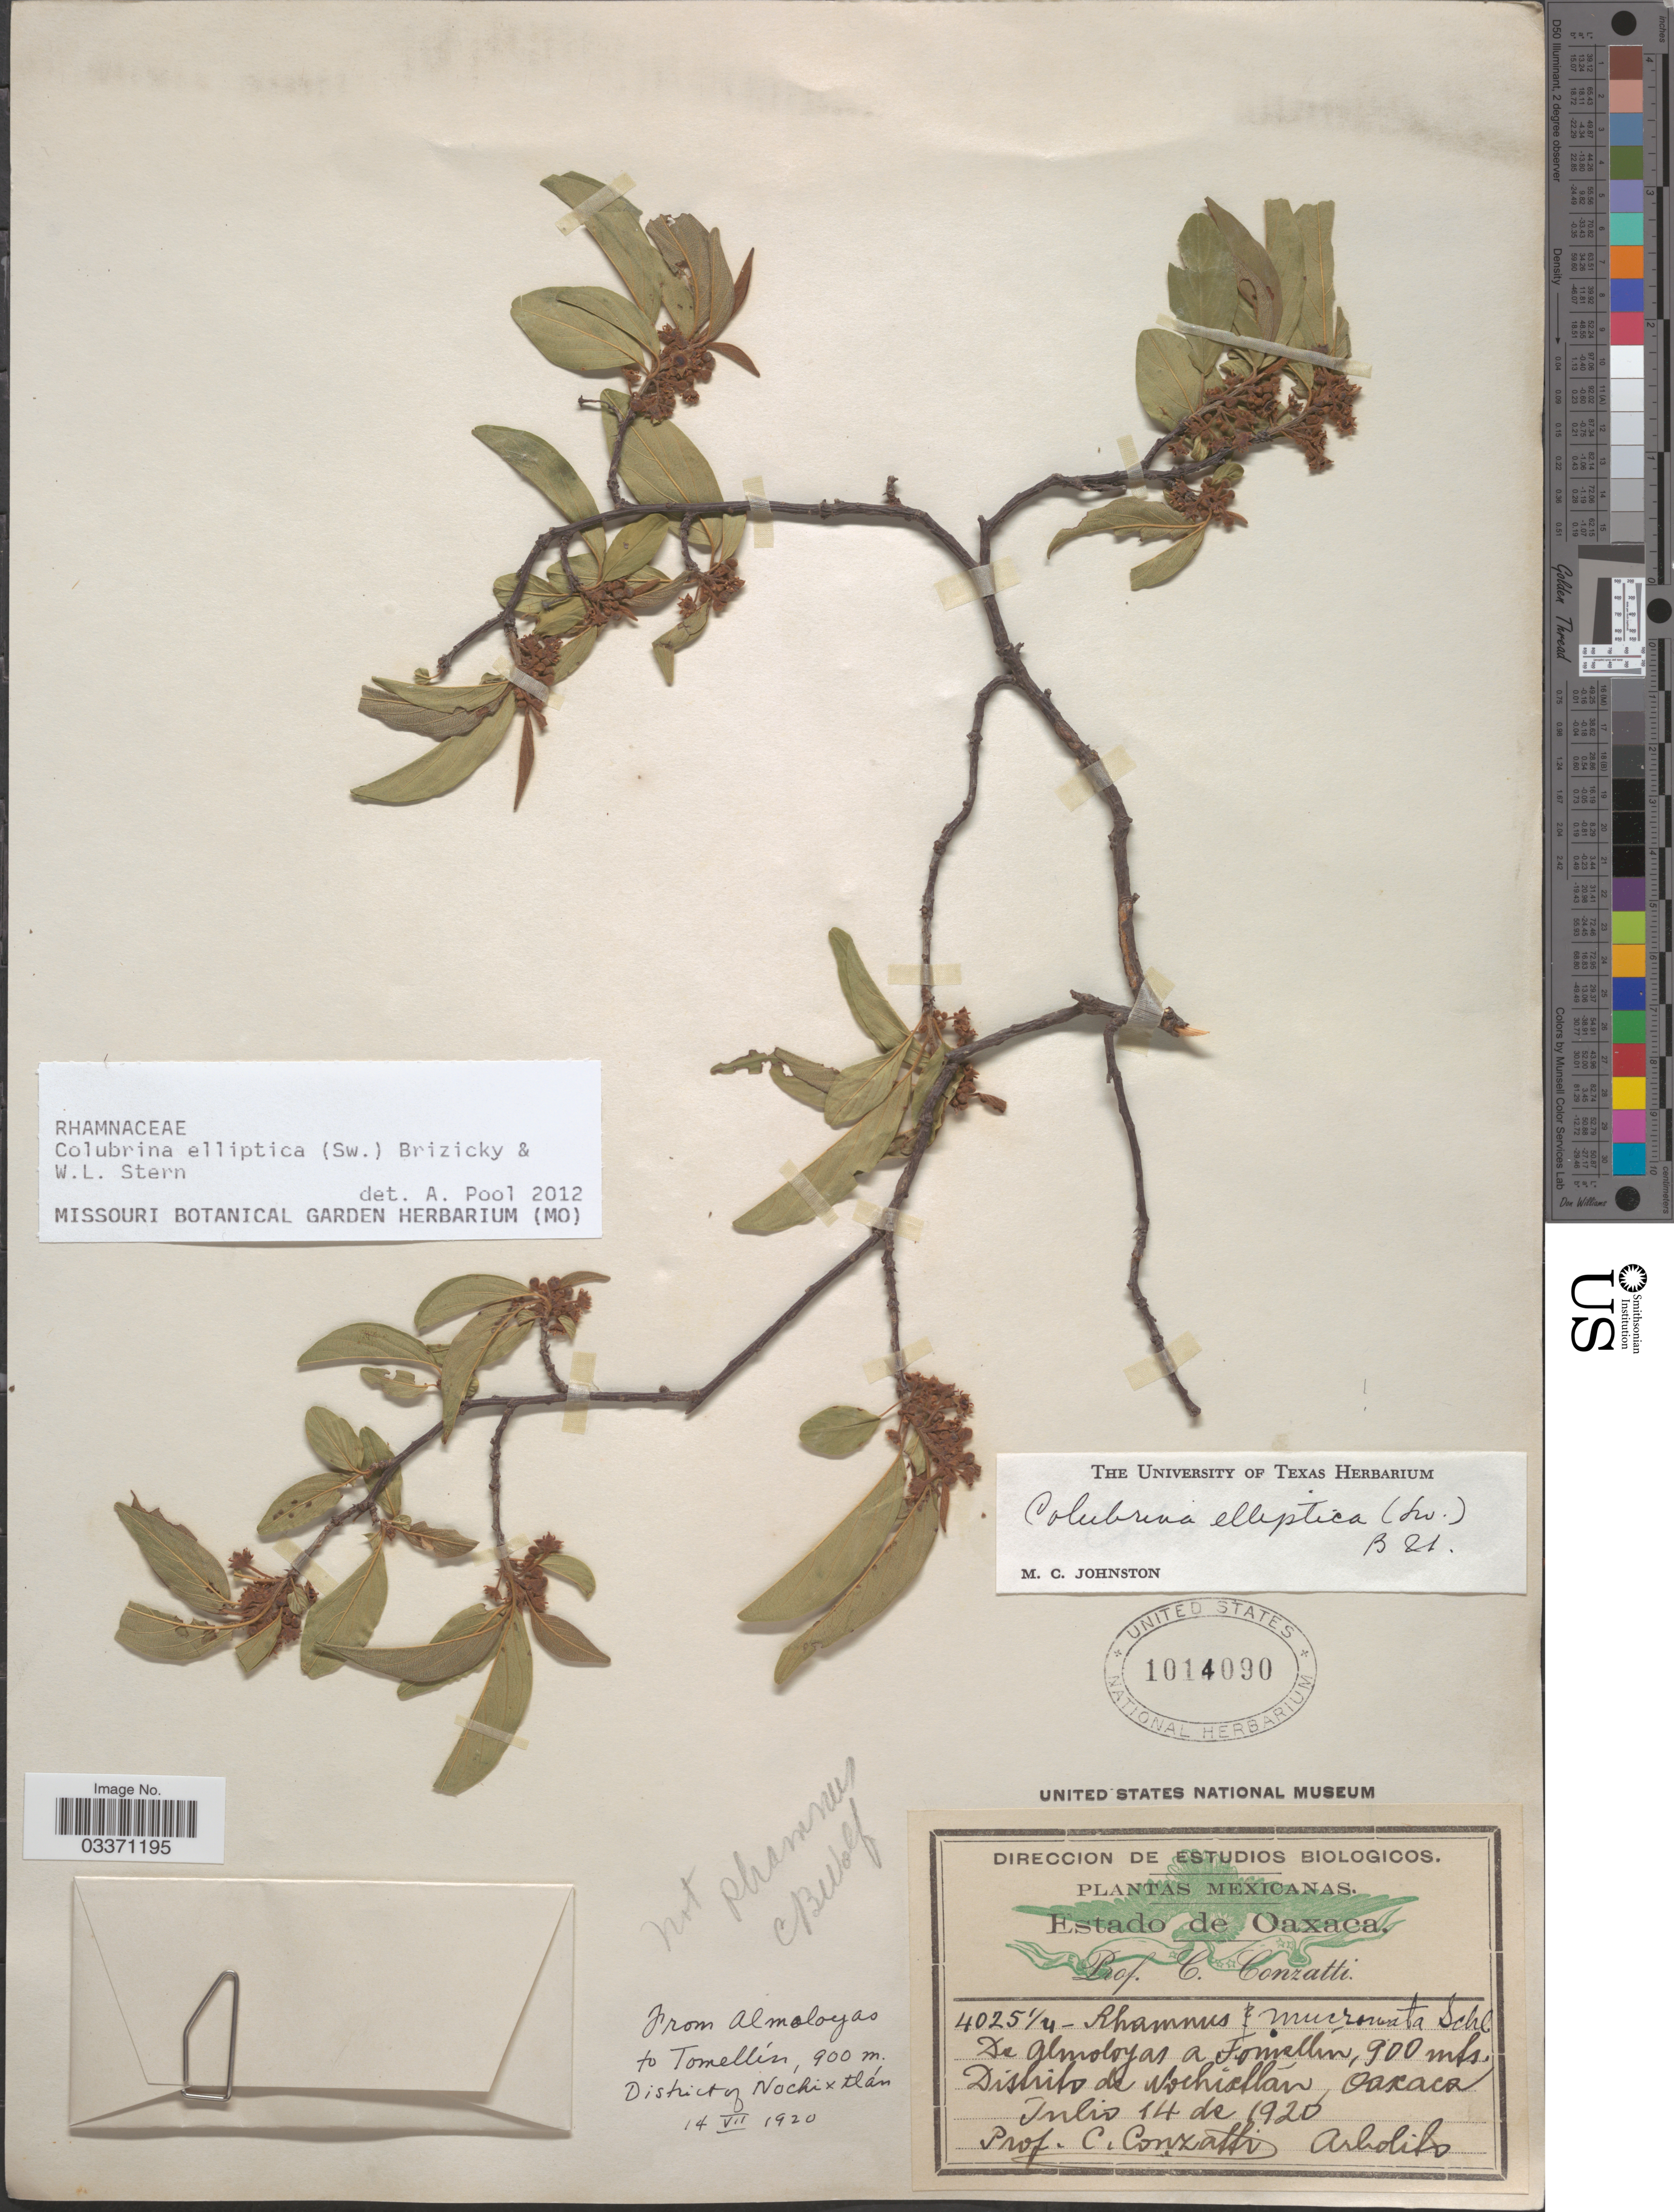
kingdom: Plantae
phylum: Tracheophyta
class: Magnoliopsida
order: Rosales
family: Rhamnaceae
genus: Colubrina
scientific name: Colubrina elliptica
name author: (Sw.) Brizicky & W.L. Stern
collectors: C. Conzatti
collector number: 4025¼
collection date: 1920-07-14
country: Mexico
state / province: Oaxaca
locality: Almoloyas to Tomellin, District of Nochixtlán.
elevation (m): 900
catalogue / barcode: US 1014090